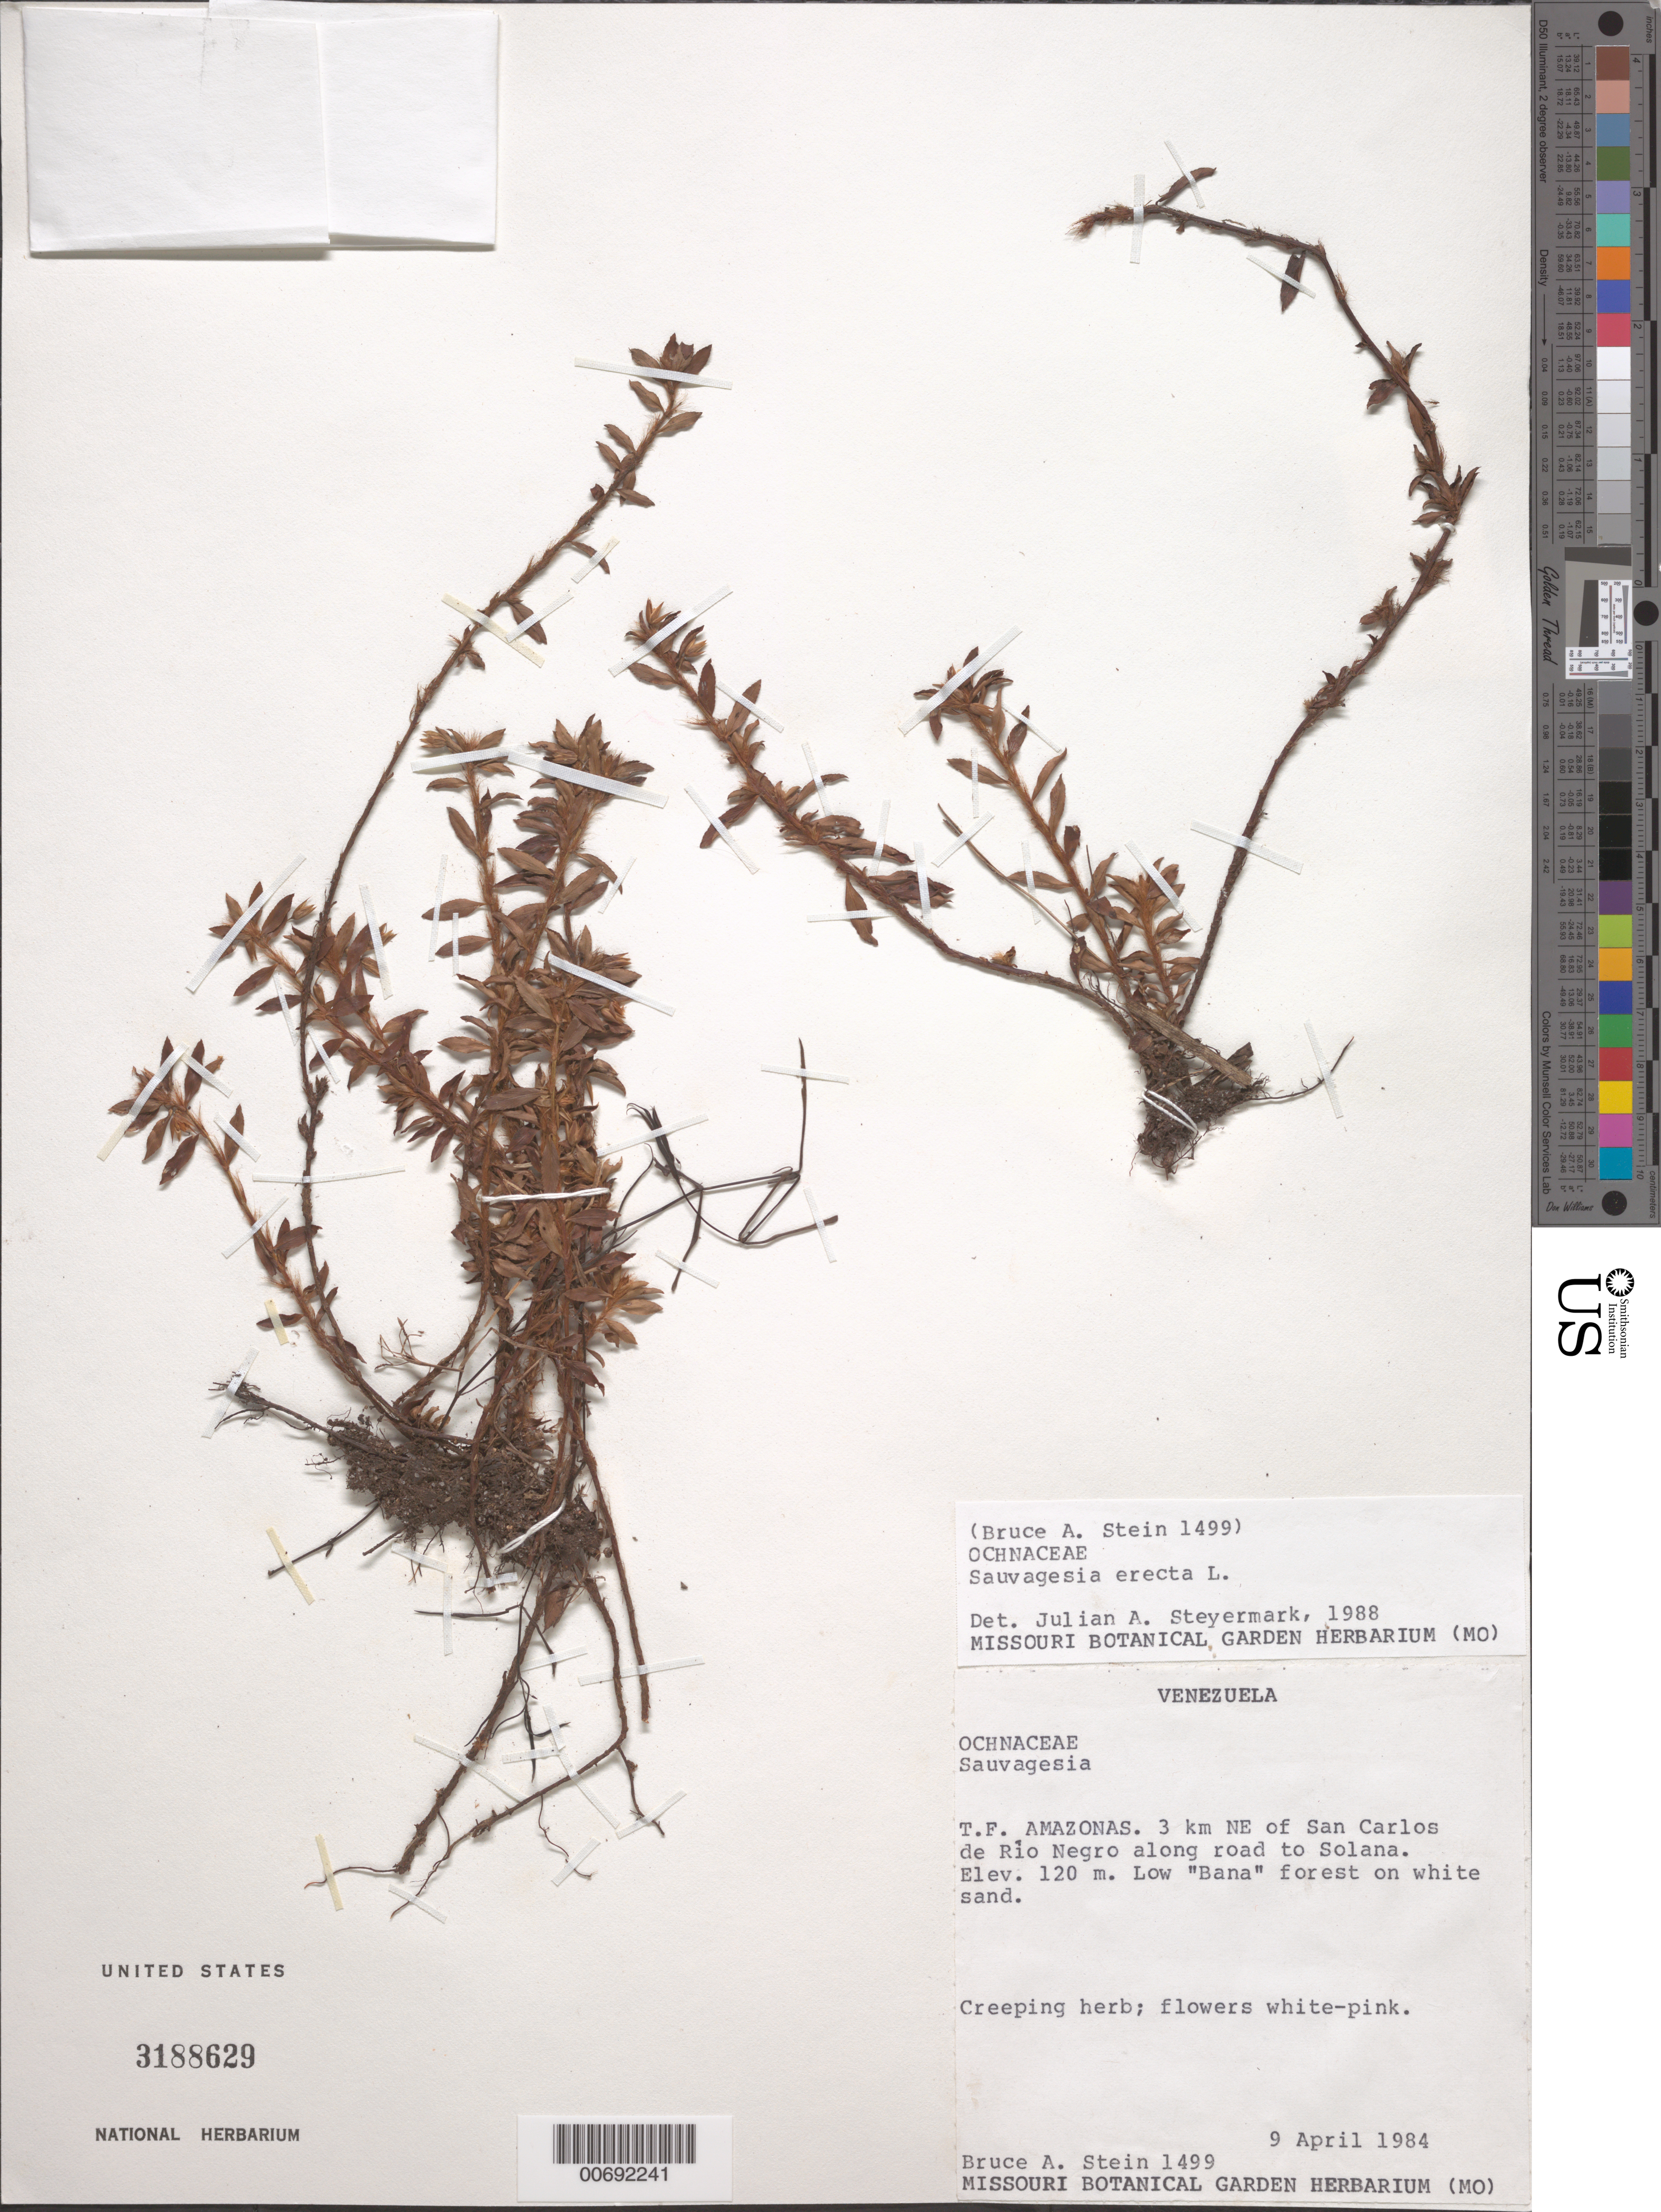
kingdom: Plantae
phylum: Tracheophyta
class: Magnoliopsida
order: Malpighiales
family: Ochnaceae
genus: Sauvagesia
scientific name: Sauvagesia erecta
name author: L.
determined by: Steyermark, Julian A., (VEN)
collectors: B. A. Stein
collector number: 1499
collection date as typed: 9-Apr-84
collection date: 1984-04-09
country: Venezuela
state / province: Amazonas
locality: San Carlos de Río Negro, 3 km NE of along road to Solana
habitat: Low "bana" forsest on white sand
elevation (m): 120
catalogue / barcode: US 3188629